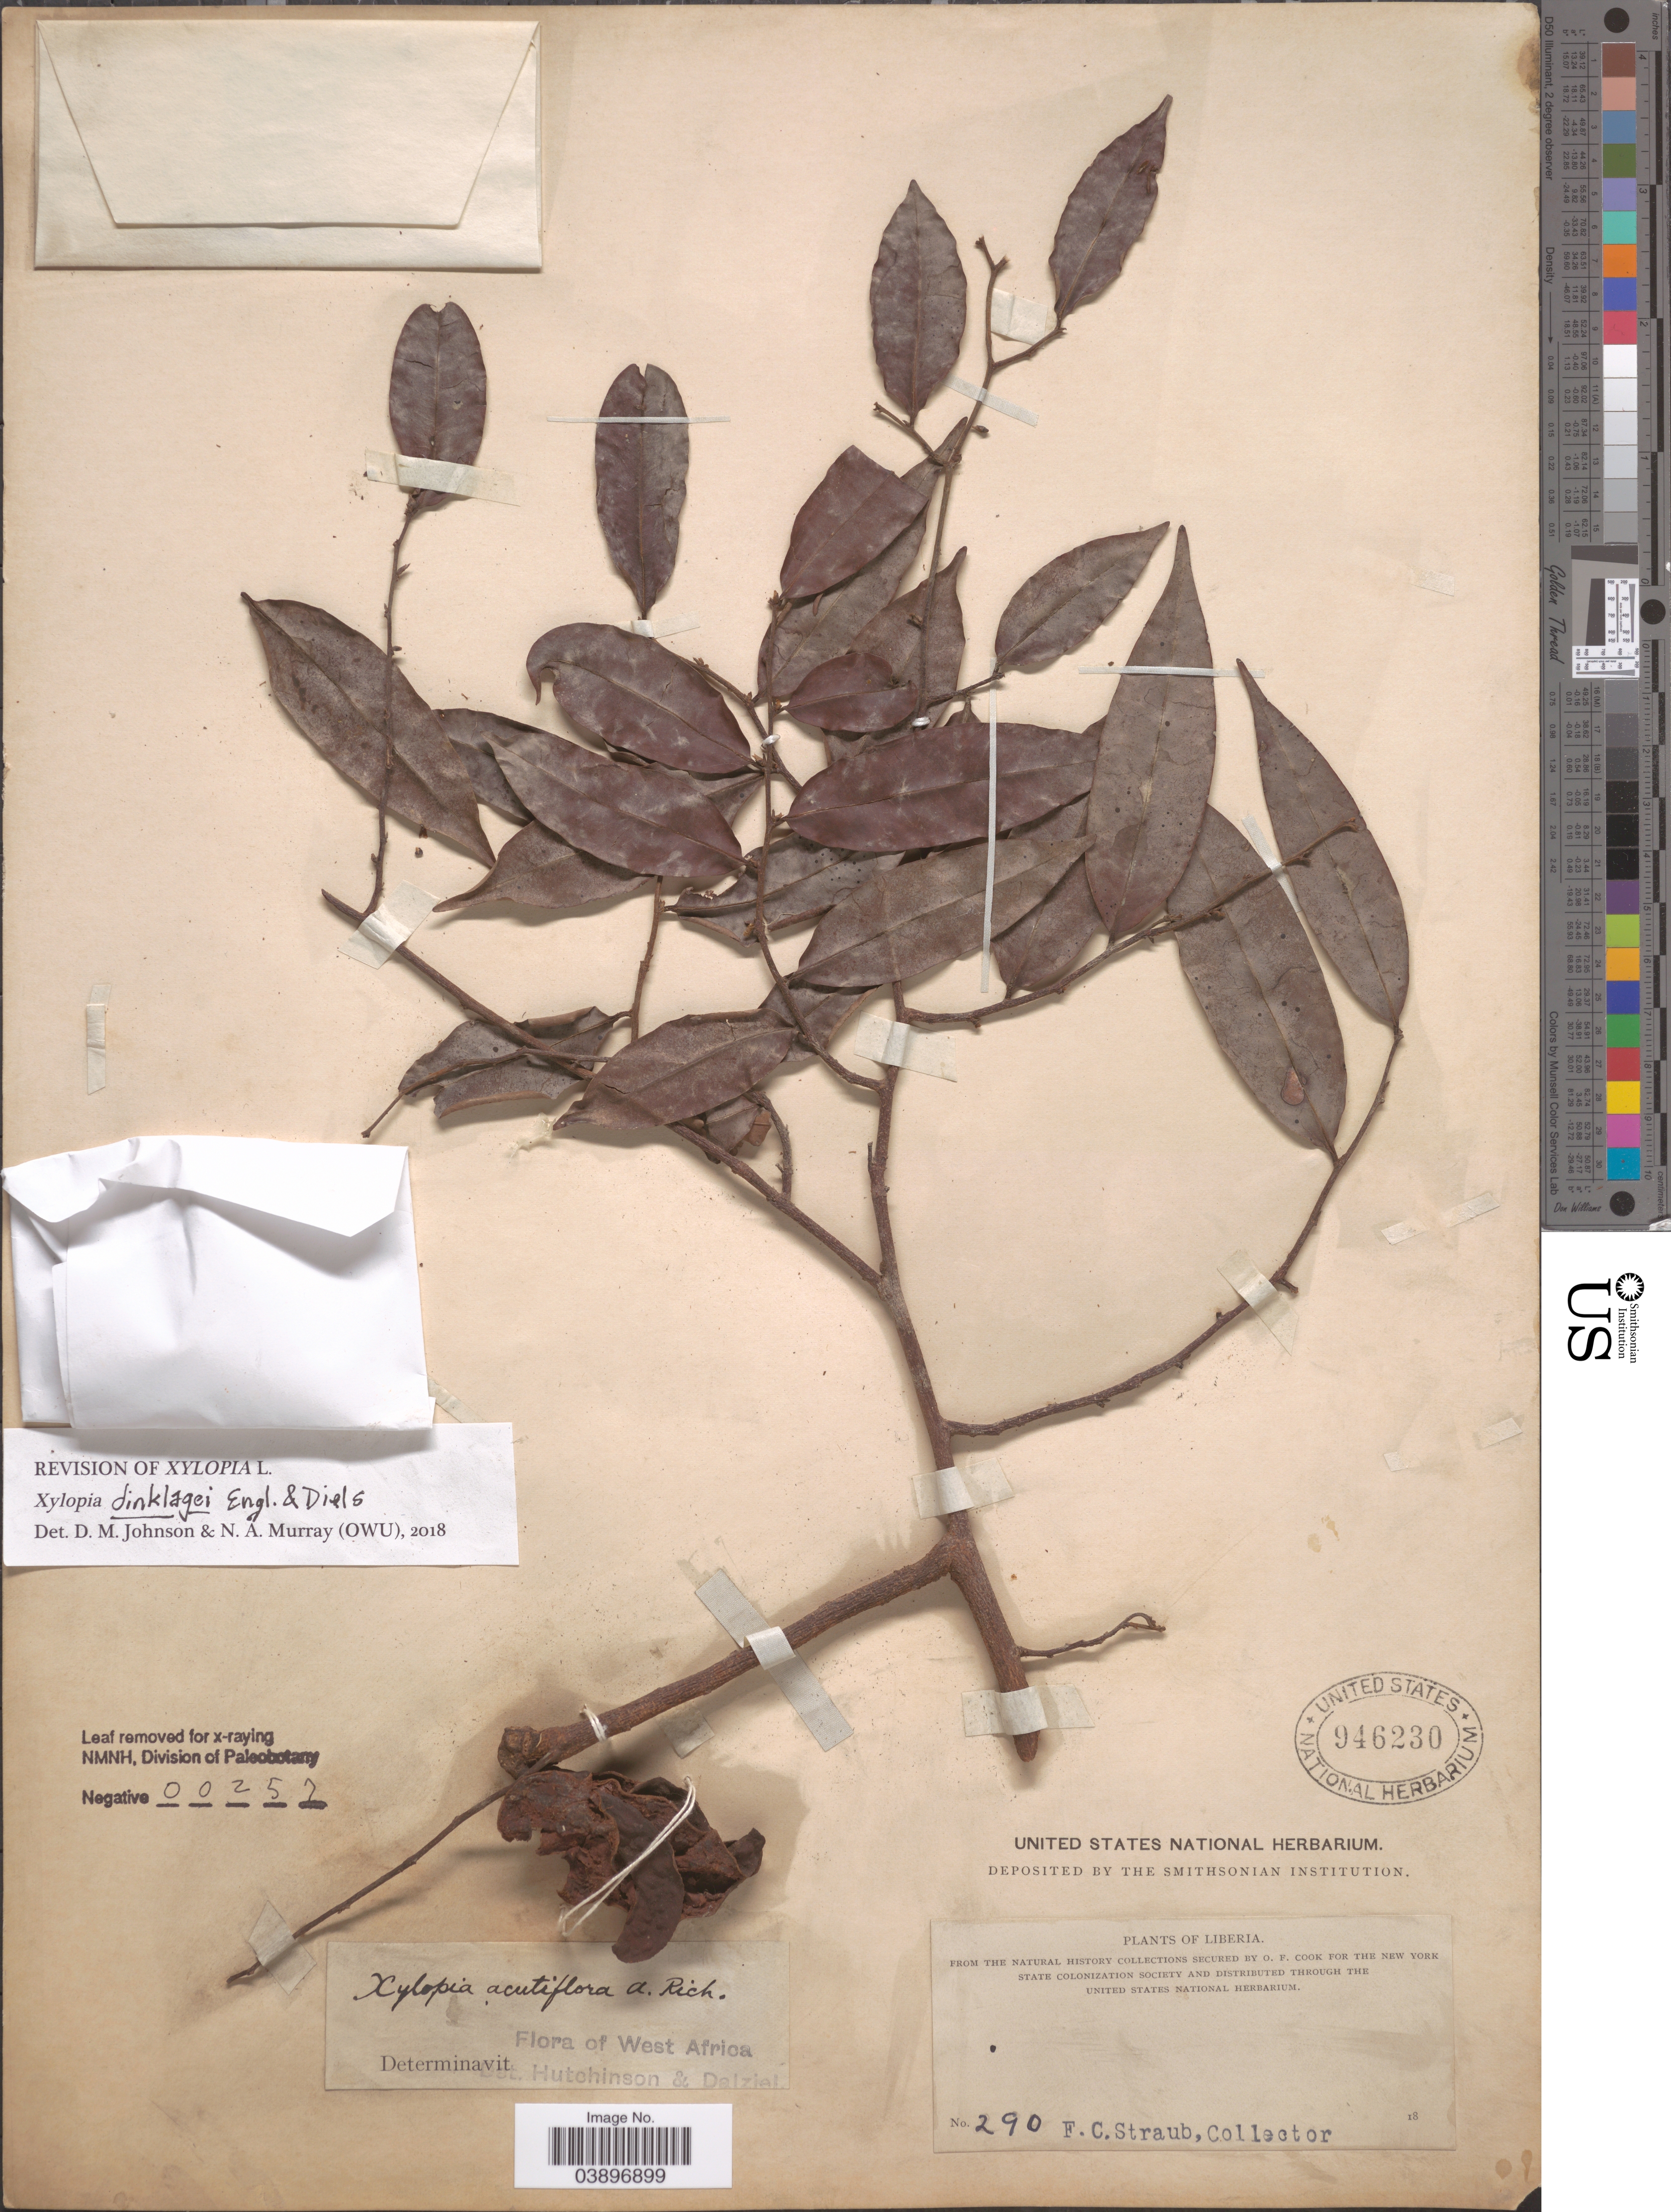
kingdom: Plantae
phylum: Tracheophyta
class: Magnoliopsida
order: Magnoliales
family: Annonaceae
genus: Xylopia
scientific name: Xylopia dinklagei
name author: Mildbr.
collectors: F. Straub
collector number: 290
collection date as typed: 18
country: Liberia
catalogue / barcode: US 946230